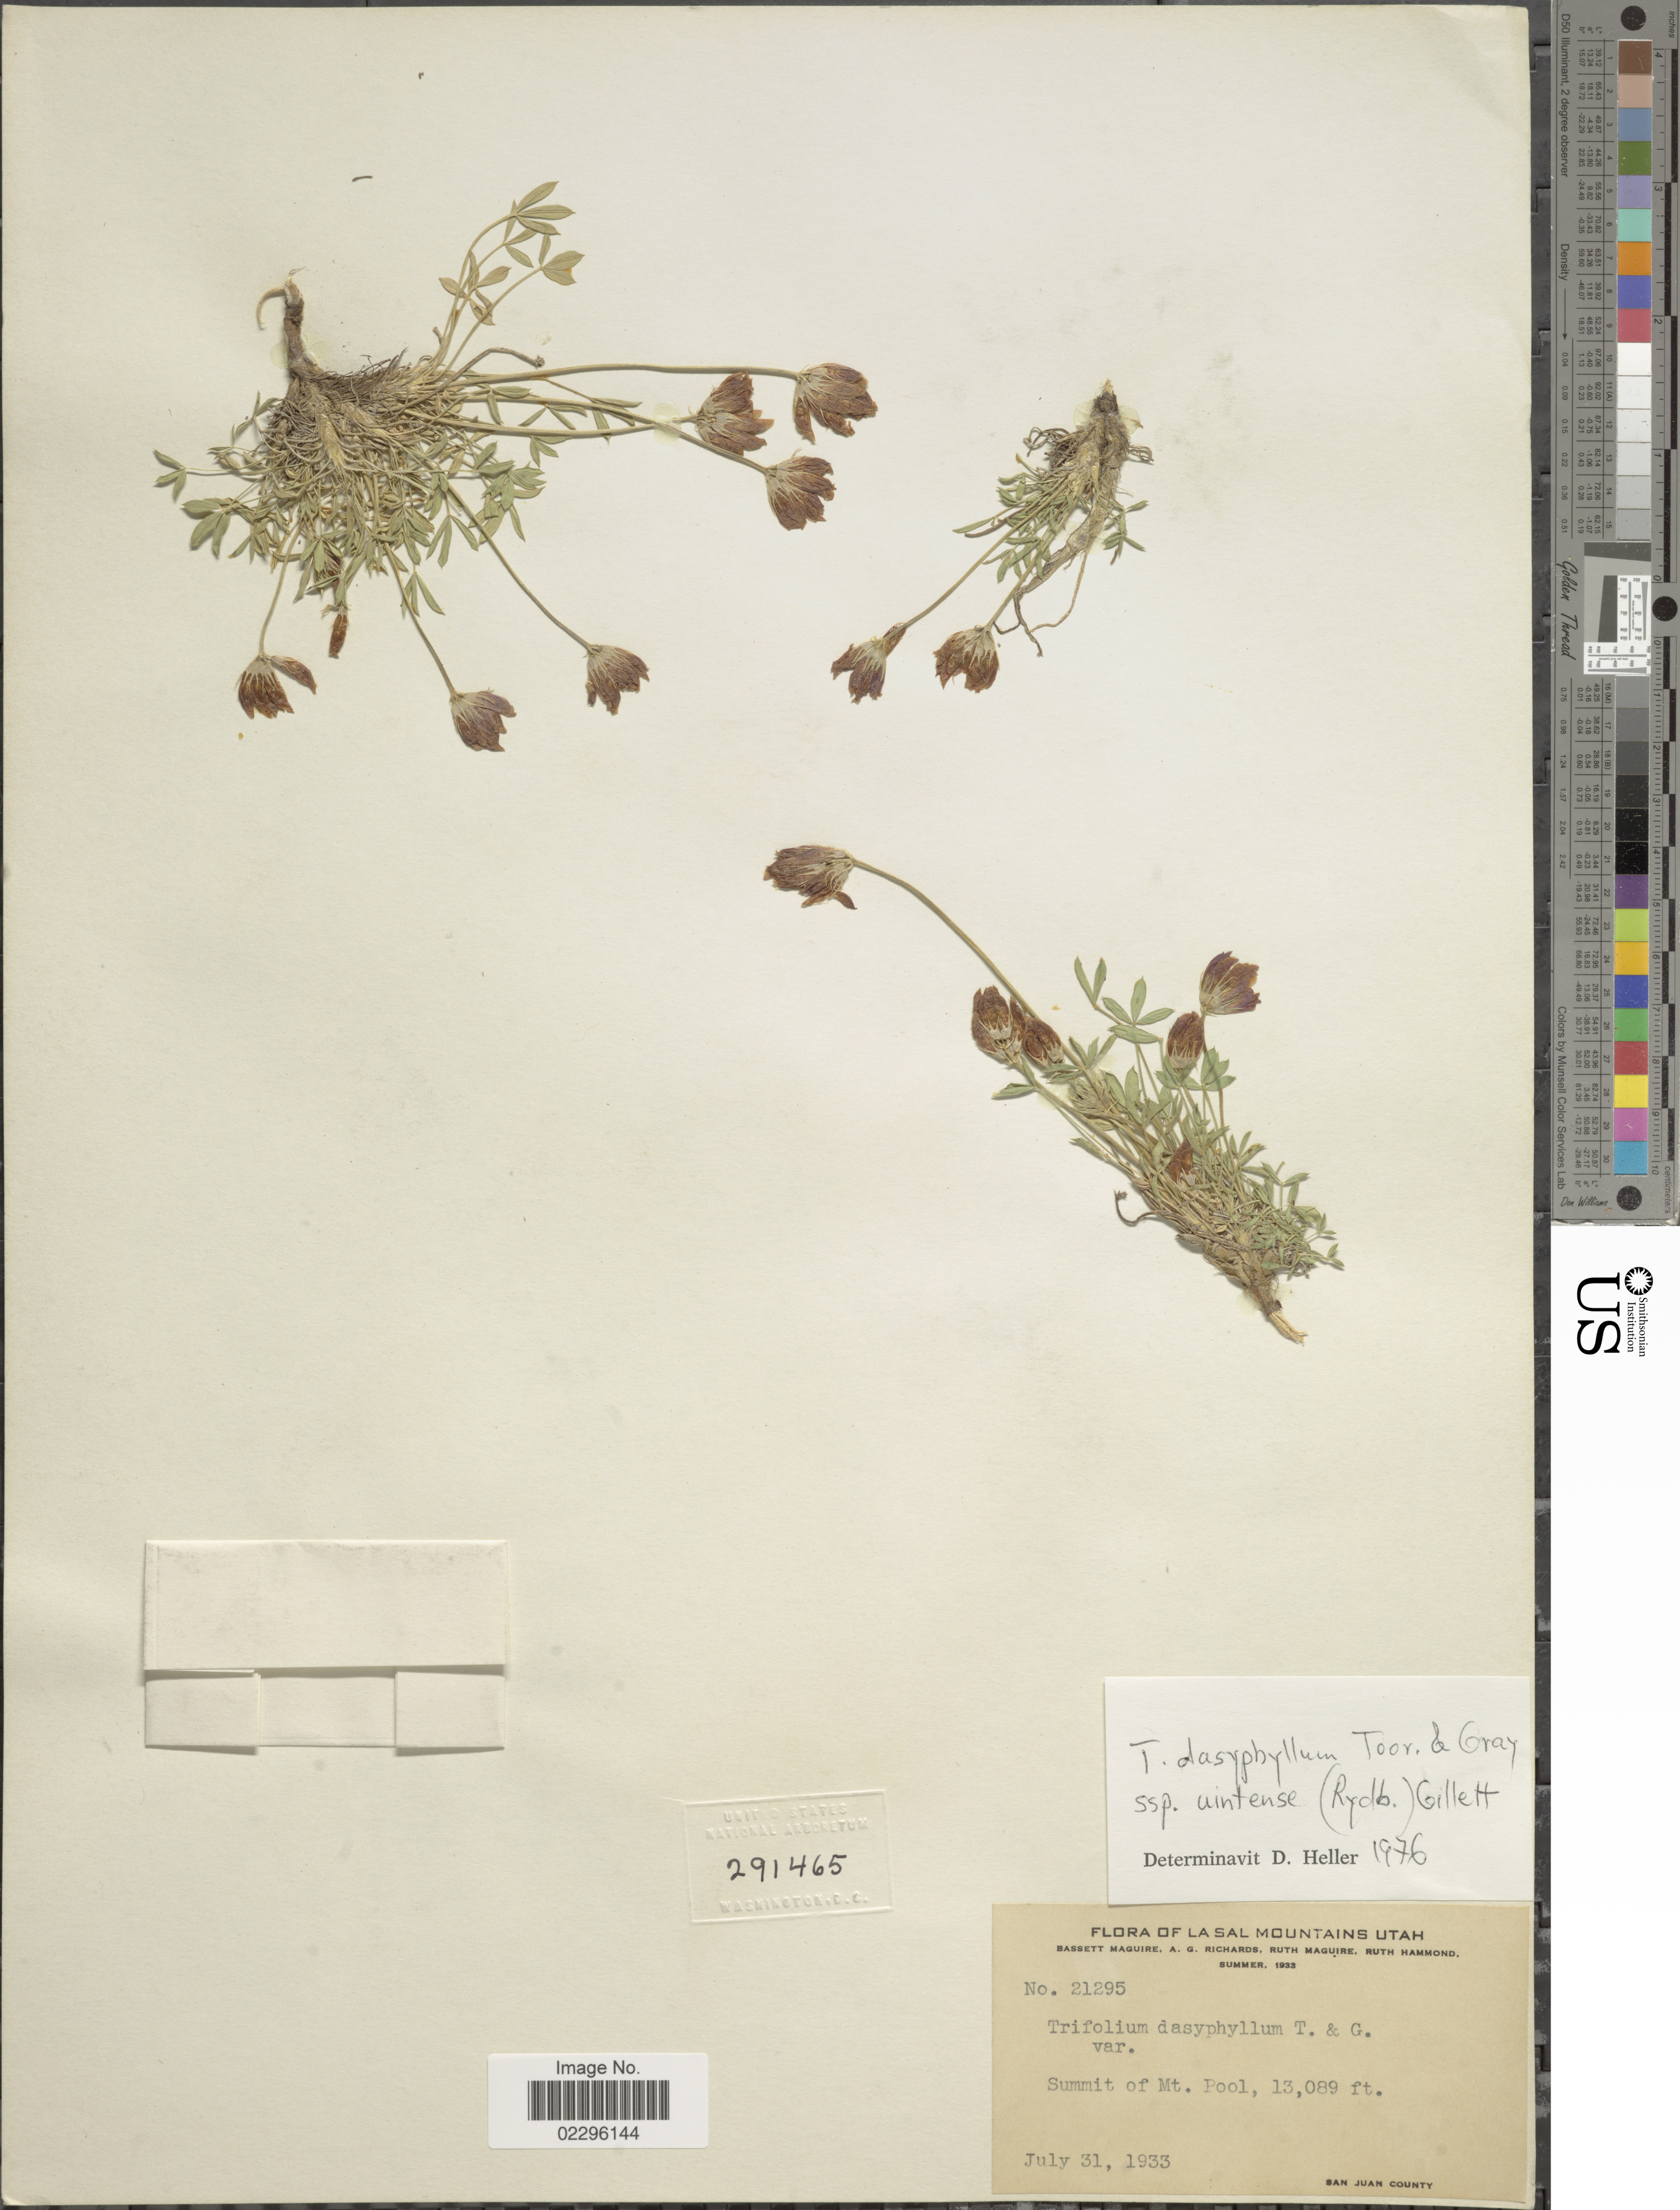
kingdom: Plantae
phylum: Tracheophyta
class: Magnoliopsida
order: Fabales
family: Fabaceae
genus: Trifolium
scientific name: Trifolium dasyphyllum subsp. uintense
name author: (Rydb.) J.M. Gillett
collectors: B. Maguire, A. Richards, R. R. Maguire & R. Hammond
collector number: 21295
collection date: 1933-07-31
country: United States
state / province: Utah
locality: La Sal Mountains, Summit of Mt. Pool, San Juan County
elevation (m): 3990